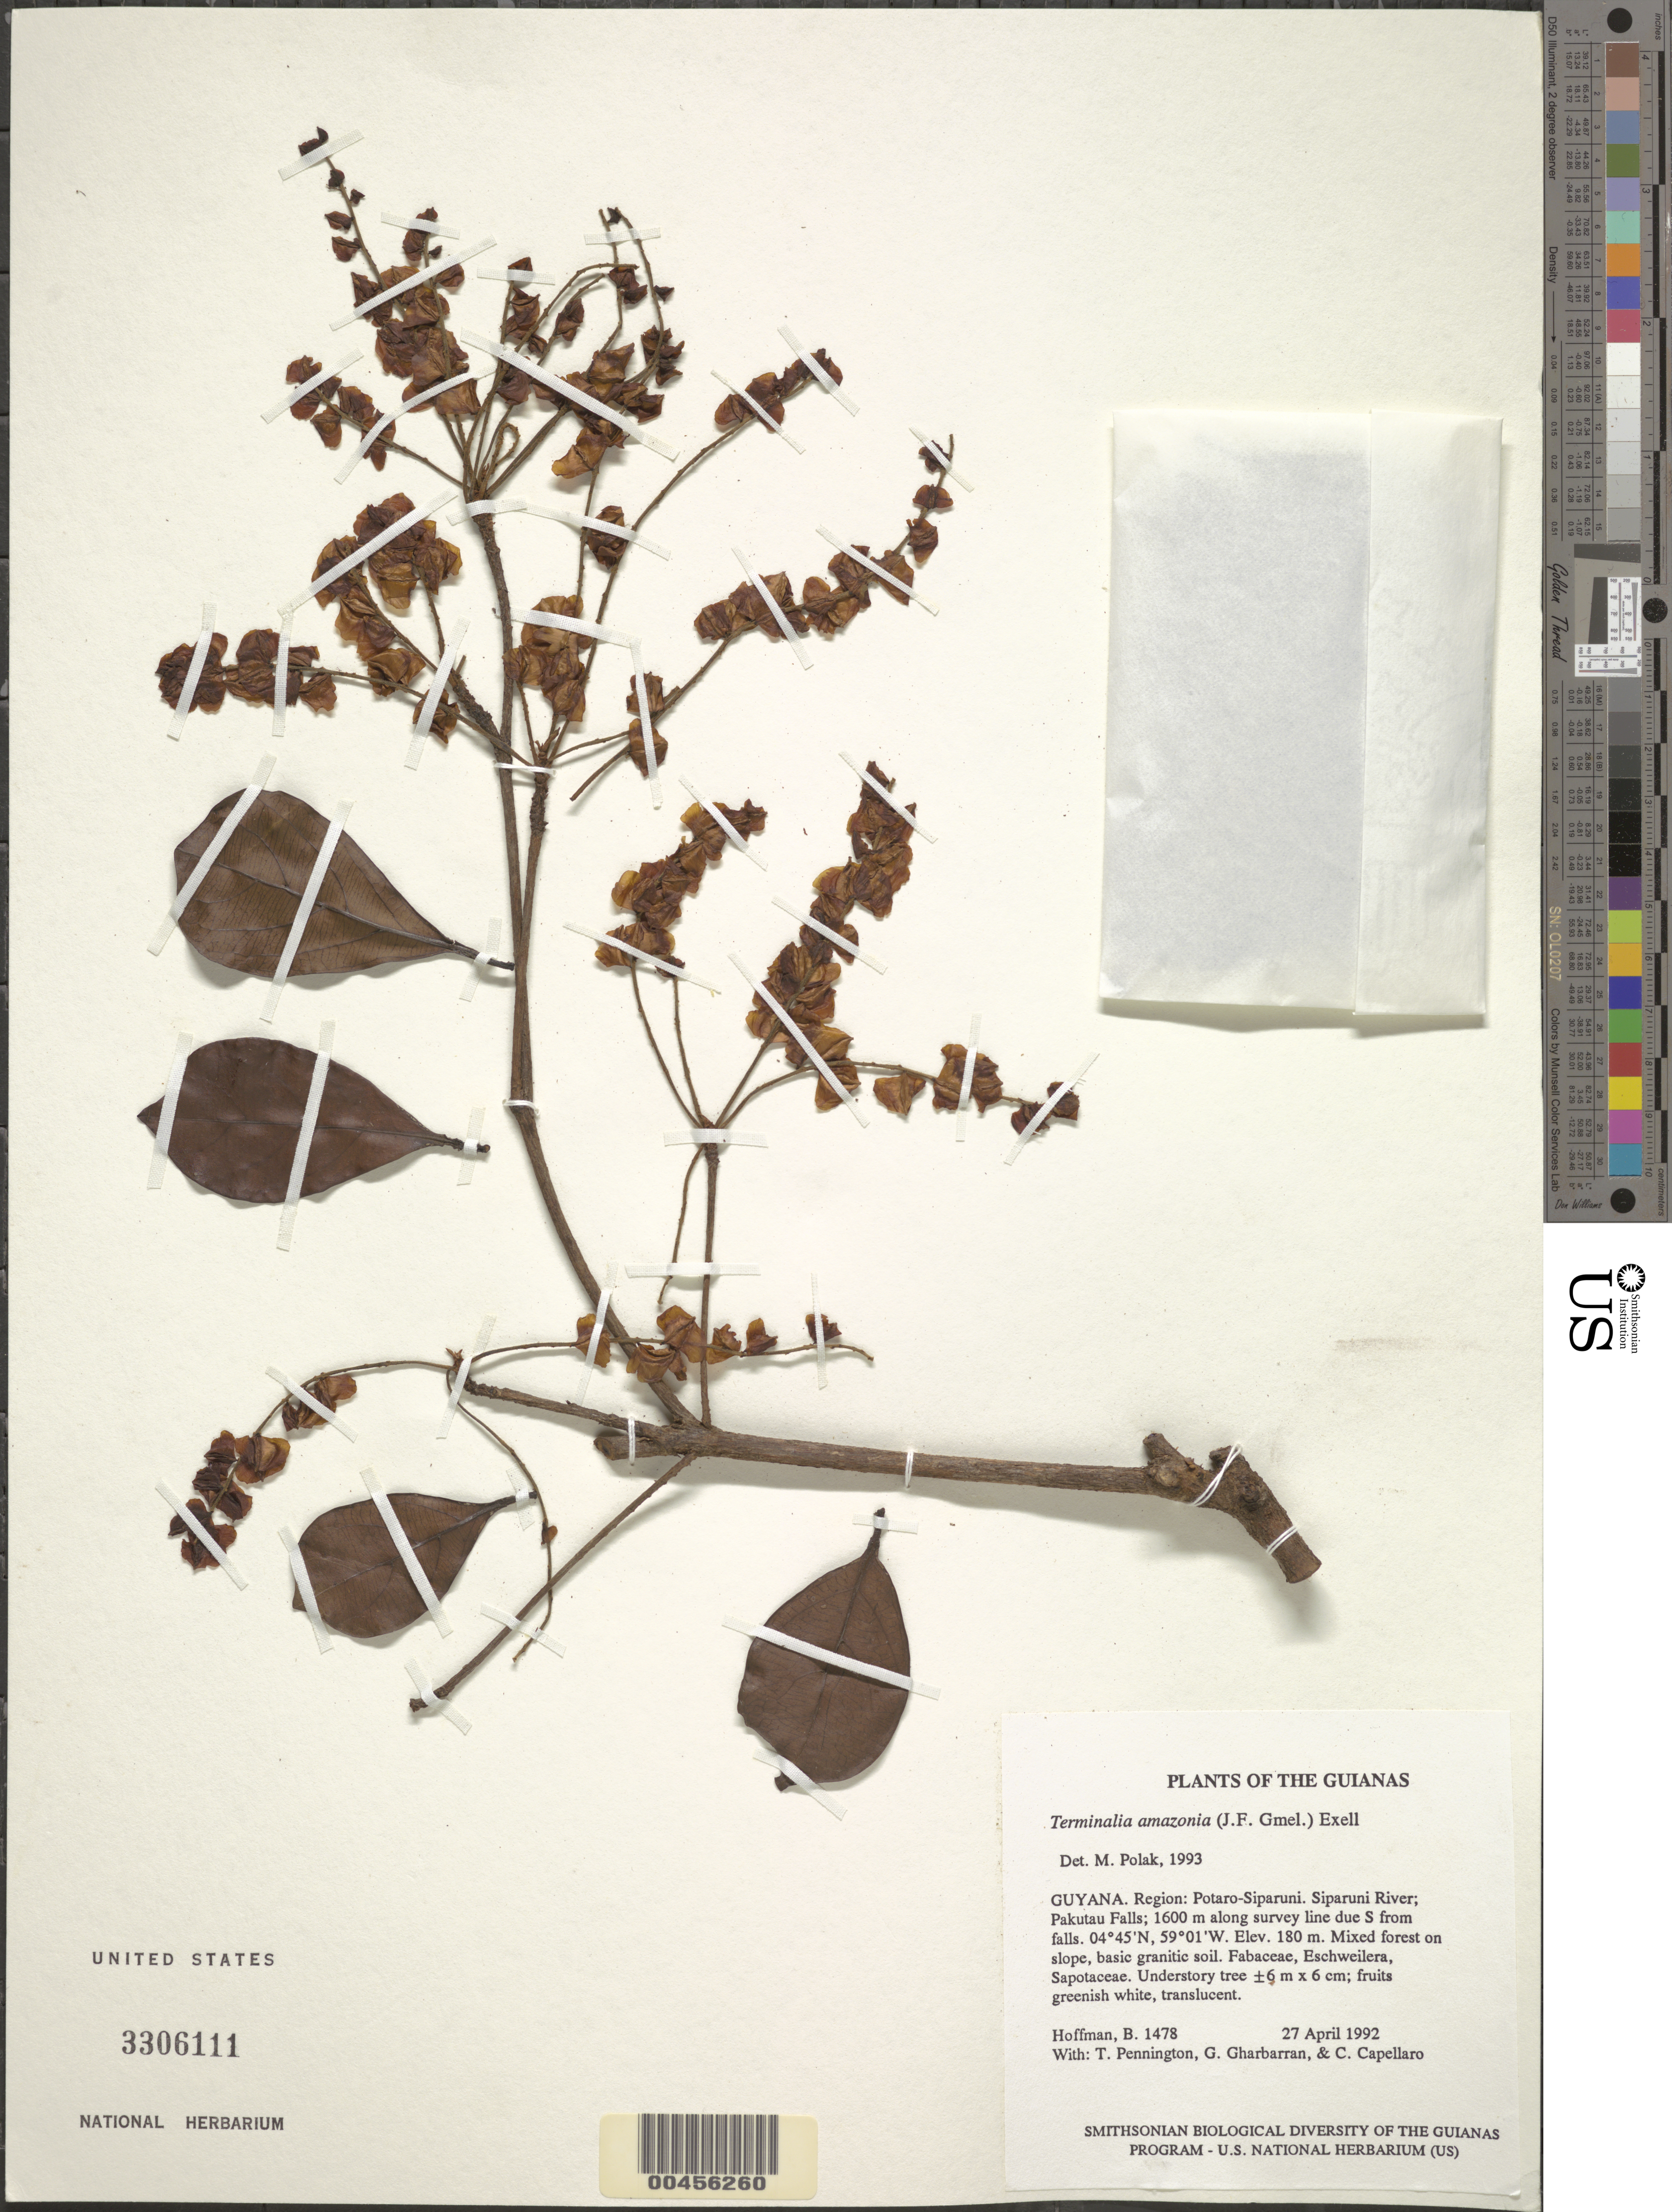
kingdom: Plantae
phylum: Tracheophyta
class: Magnoliopsida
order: Myrtales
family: Combretaceae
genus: Terminalia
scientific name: Terminalia amazonia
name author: (J.F. Gmel.) Exell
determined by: Stace, C. A.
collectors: B. Hoffman, R. T. Pennington, G. Gharbarran & C. Capellaro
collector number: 1478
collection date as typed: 27 April 1992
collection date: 1992-04-27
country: Guyana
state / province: Potaro-Siparuni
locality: Siparuni River; Pakutau Falls; 1600 m along survey line due S from falls. Iwokrama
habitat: Mixed forest on slope, basic granitic soil. Fabaceae, Eschweilera, Sapotaceae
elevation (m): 180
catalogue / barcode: US 3306111